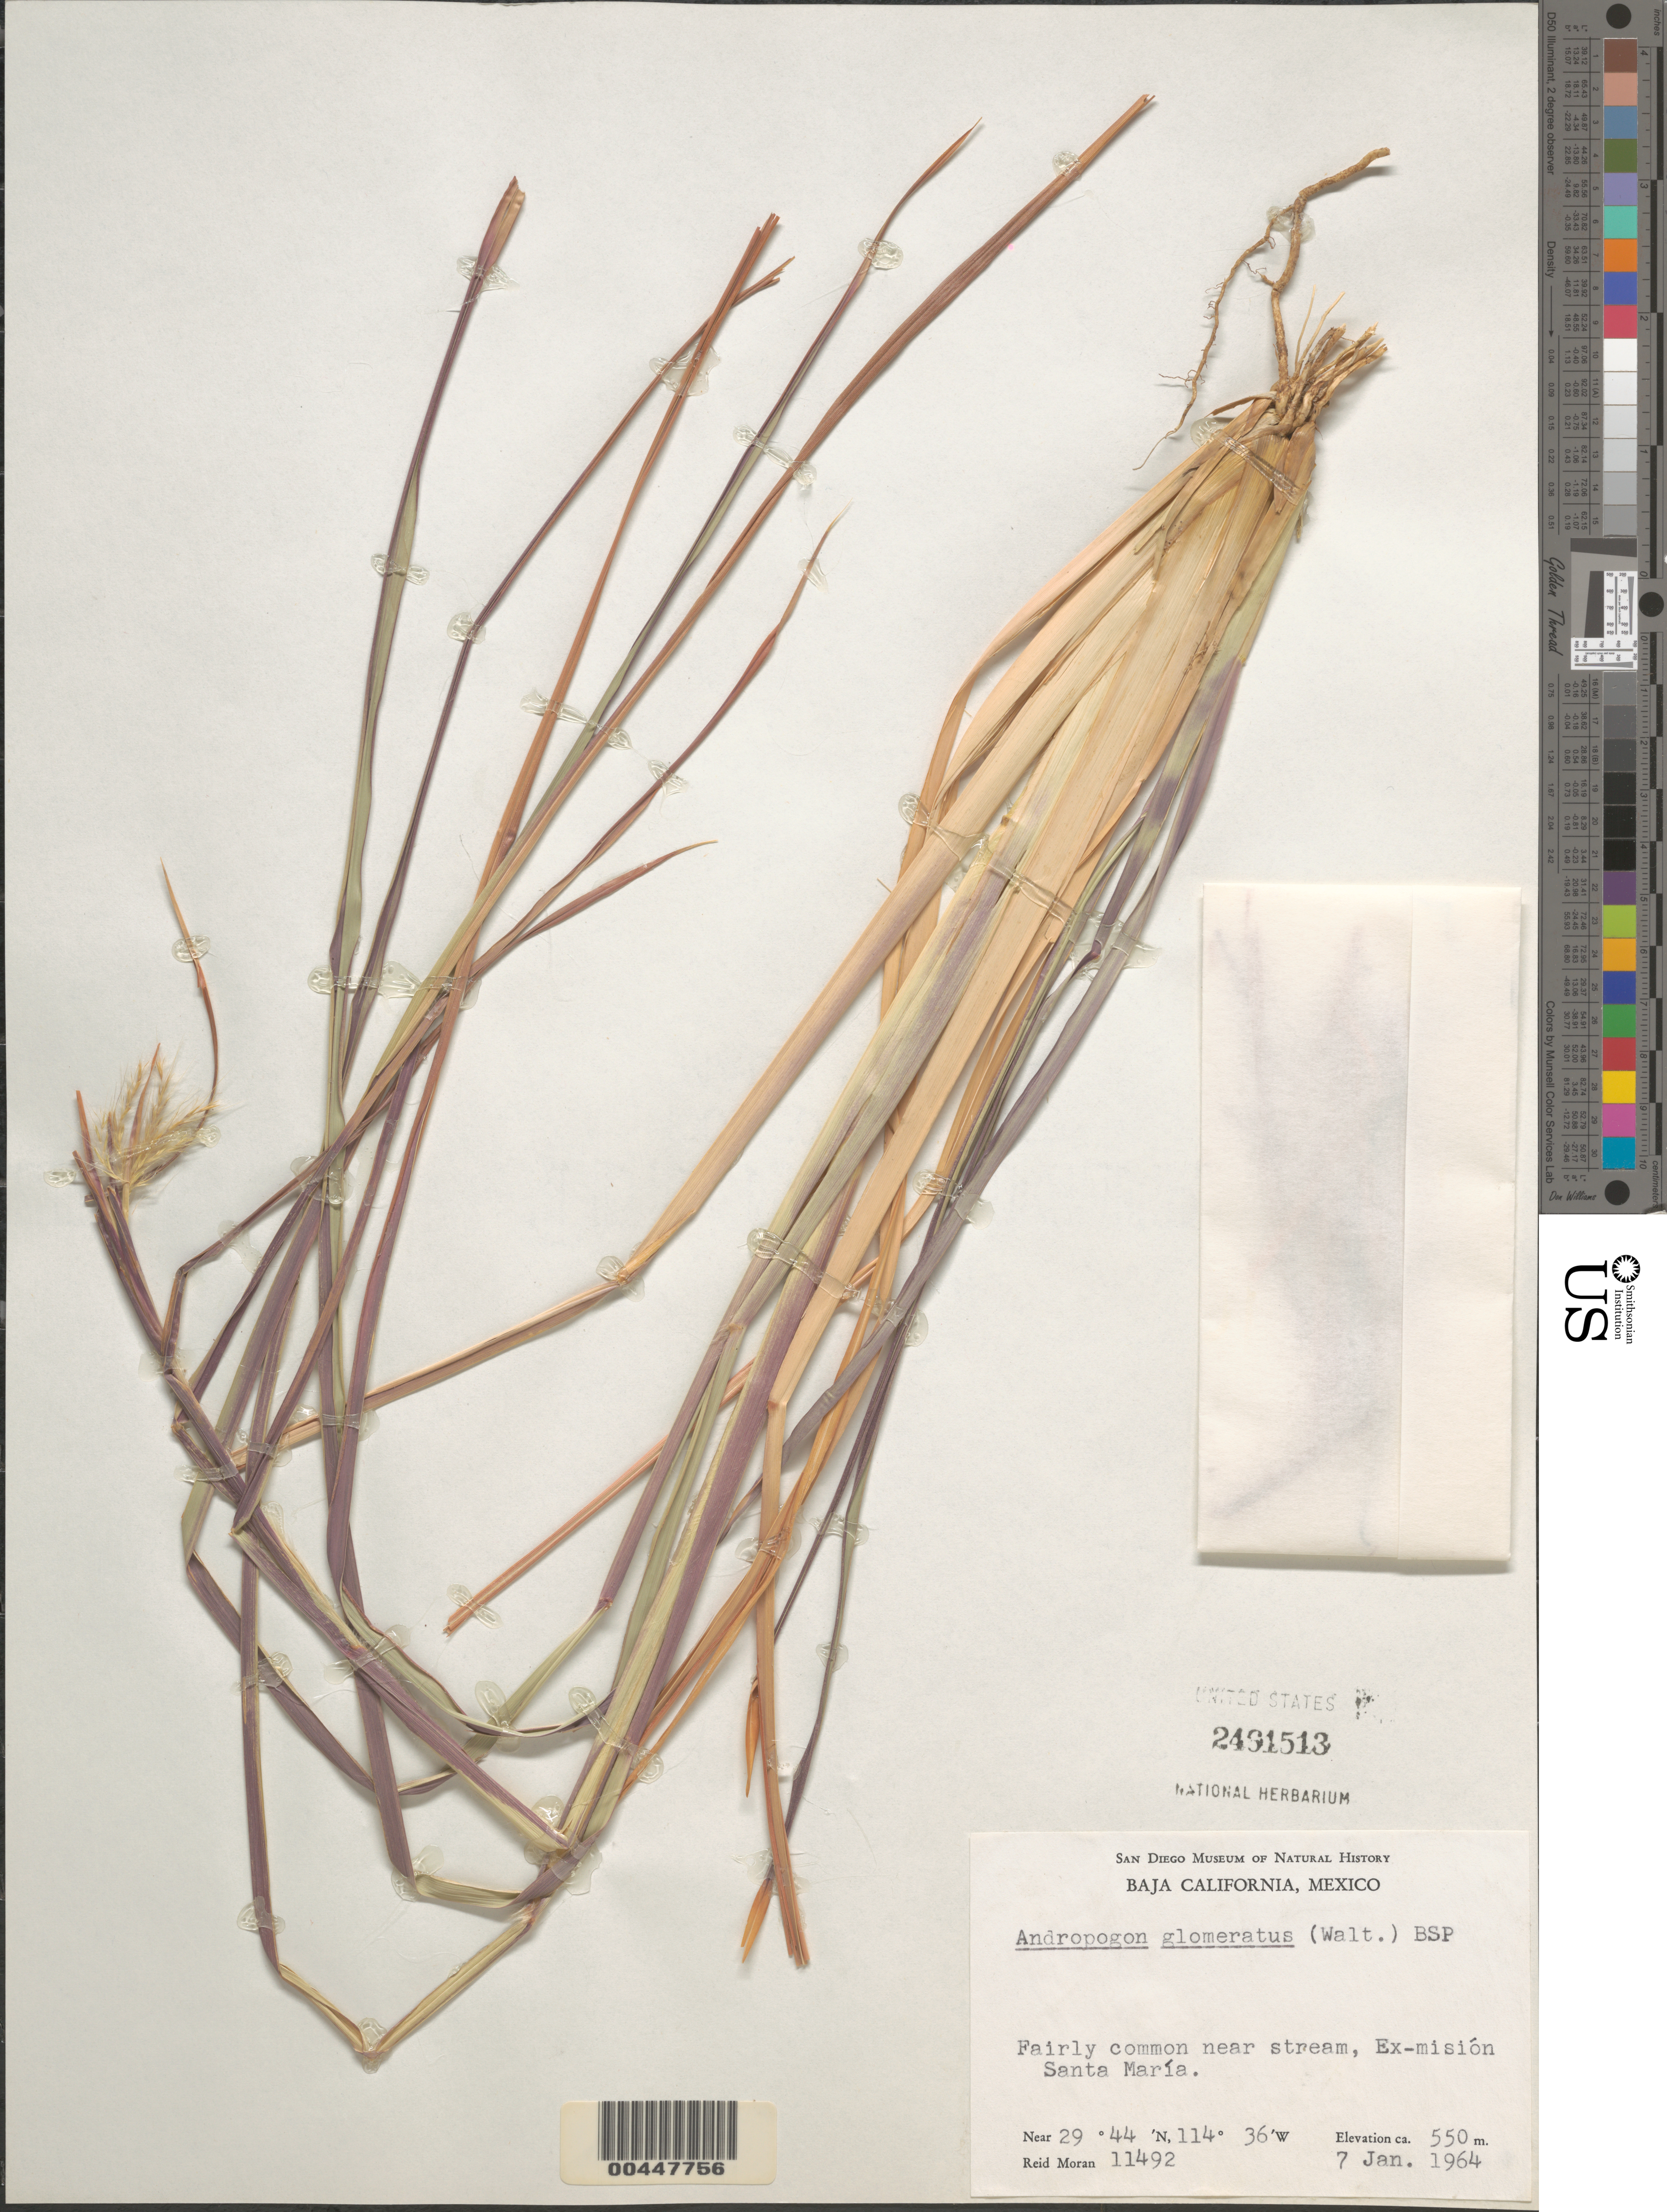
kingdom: Plantae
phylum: Tracheophyta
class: Liliopsida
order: Poales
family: Poaceae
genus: Andropogon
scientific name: Andropogon glomeratus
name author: (Walter) Britton, Stearns & Poggenb.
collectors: R. V. Moran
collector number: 11492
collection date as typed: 7 Jan 1964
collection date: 1964-01-07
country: Mexico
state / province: Baja California Norte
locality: Ex-misión Santa María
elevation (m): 550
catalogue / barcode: US 2401513